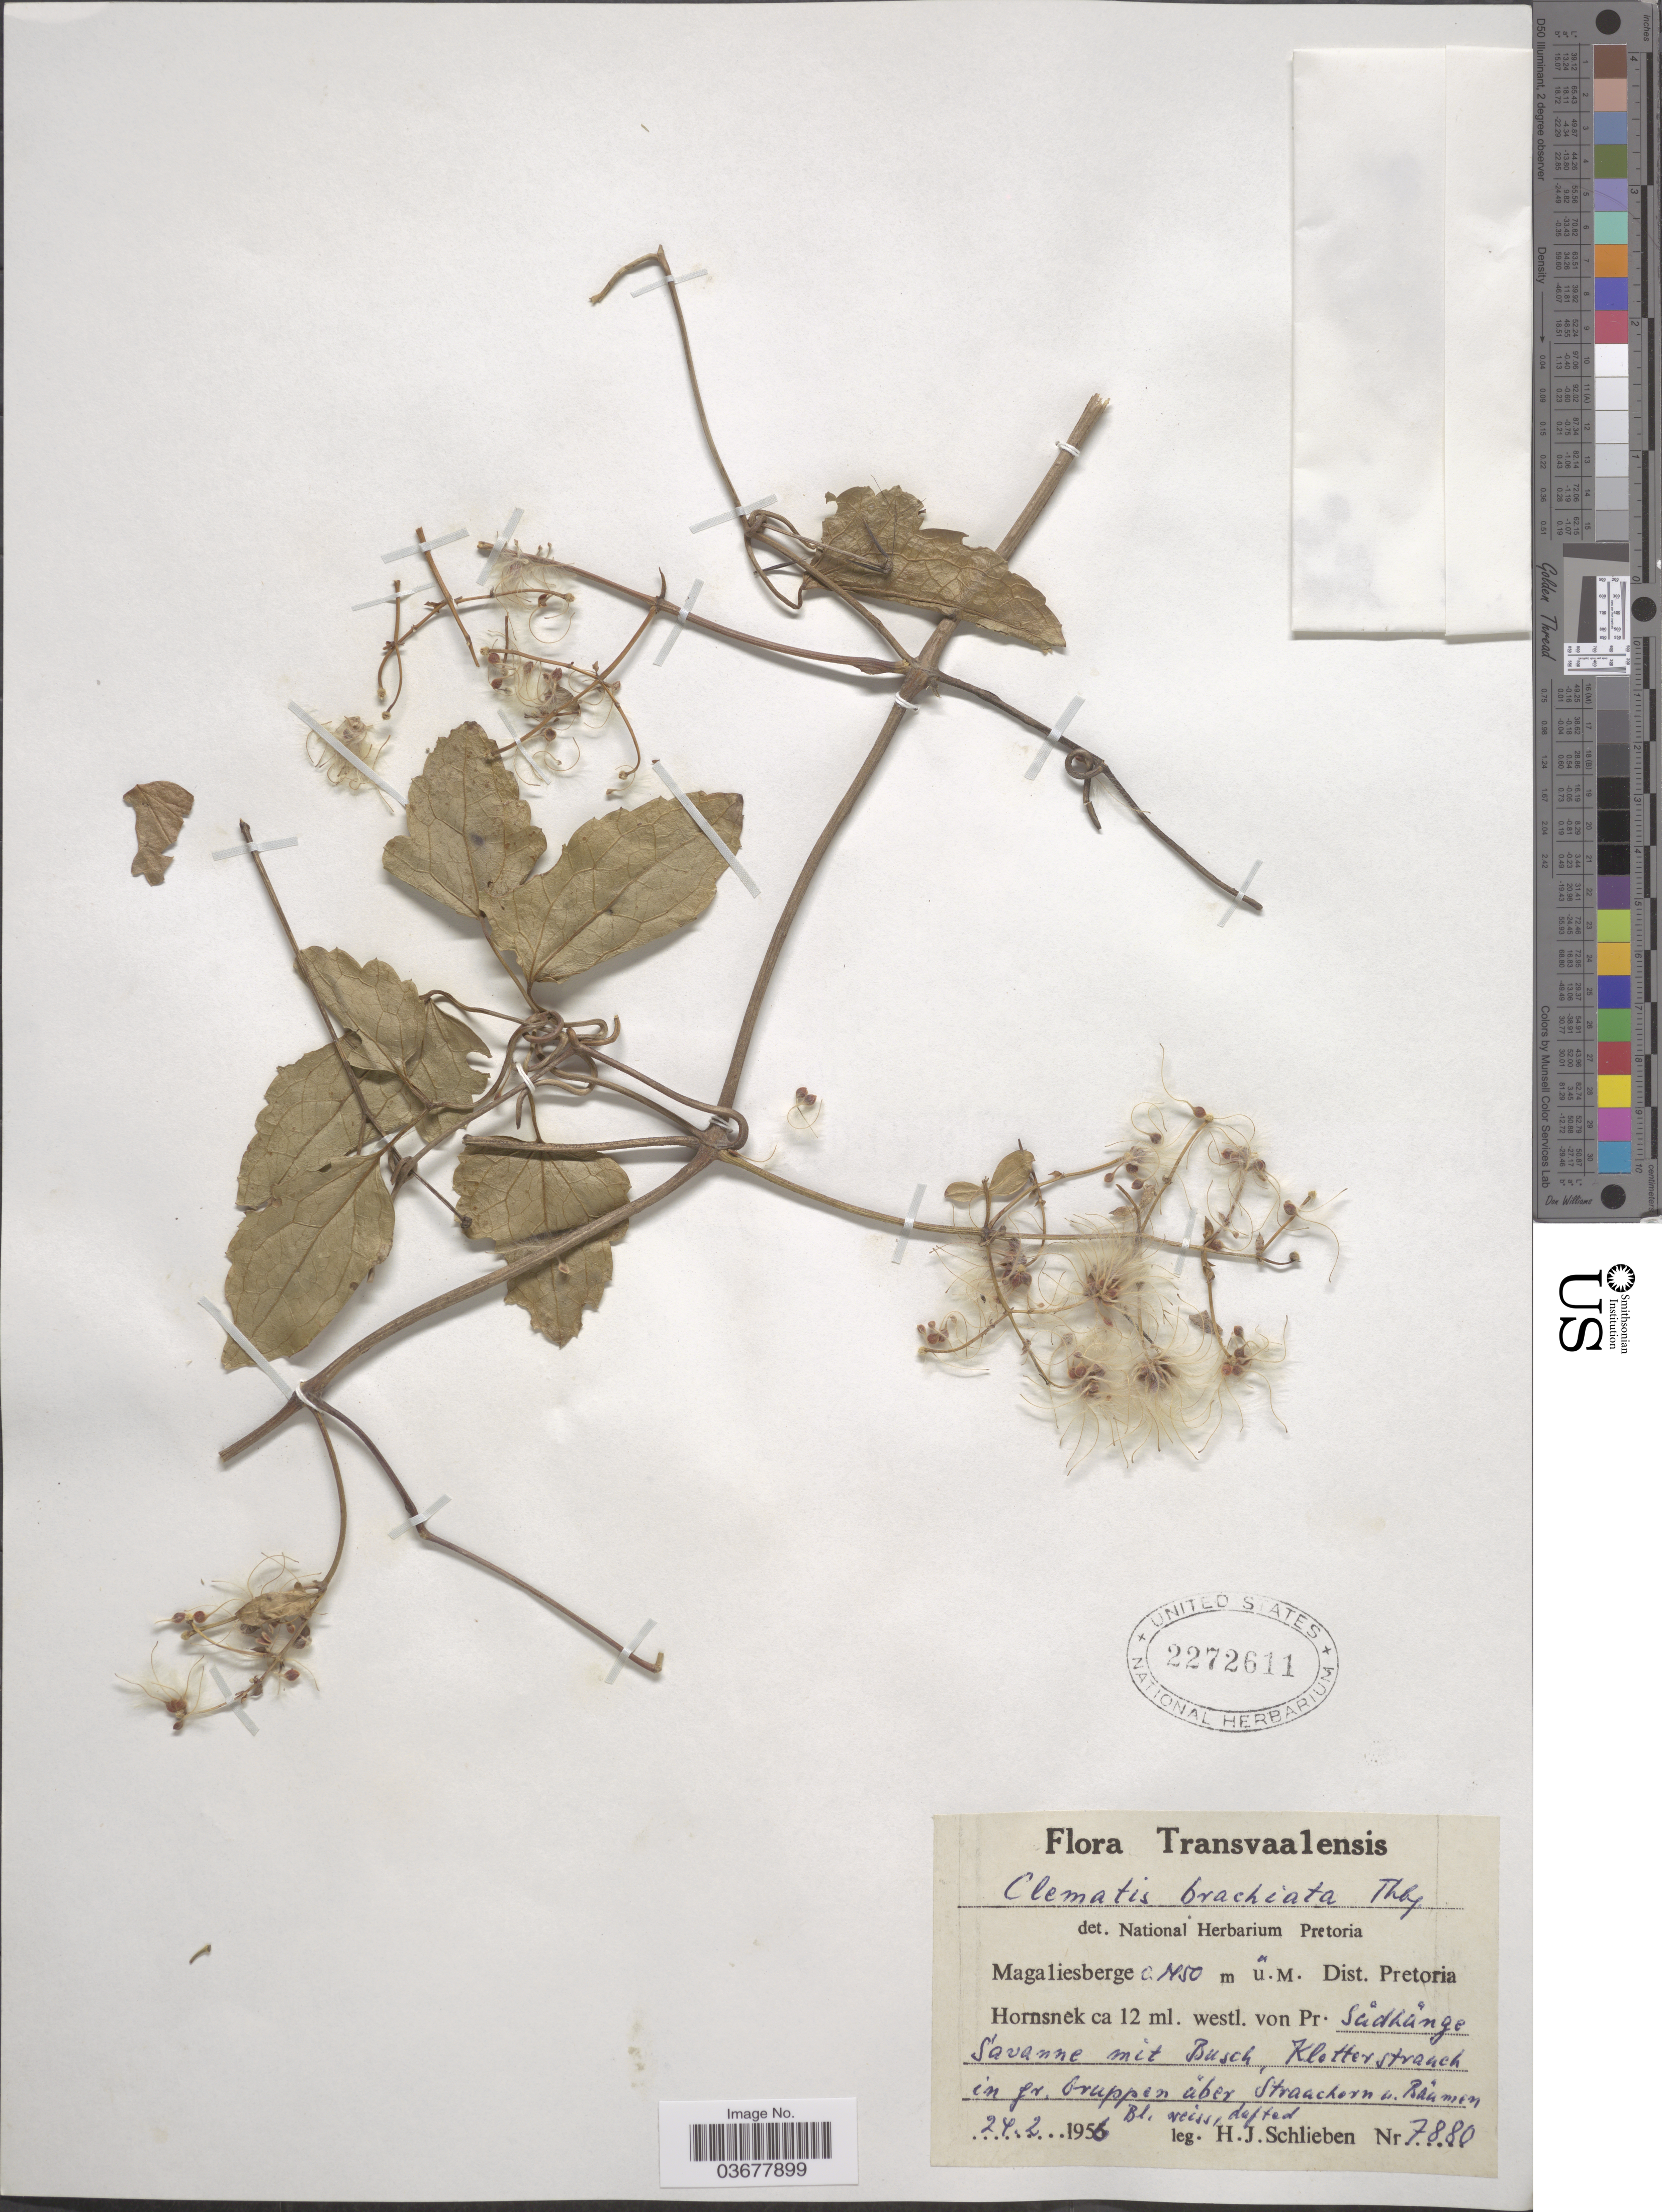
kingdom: Plantae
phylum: Tracheophyta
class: Magnoliopsida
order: Ranunculales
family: Ranunculaceae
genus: Clematis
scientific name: Clematis brachiata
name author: Thunb.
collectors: H. J. Schlieben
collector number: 7880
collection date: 1956-02-24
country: South Africa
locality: Transvaalensis. Magaliesberge. Dist. Pretoria Hornsnek ca 12 ml. westl. von Pr. Südhange.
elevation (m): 1450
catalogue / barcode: US 2272611